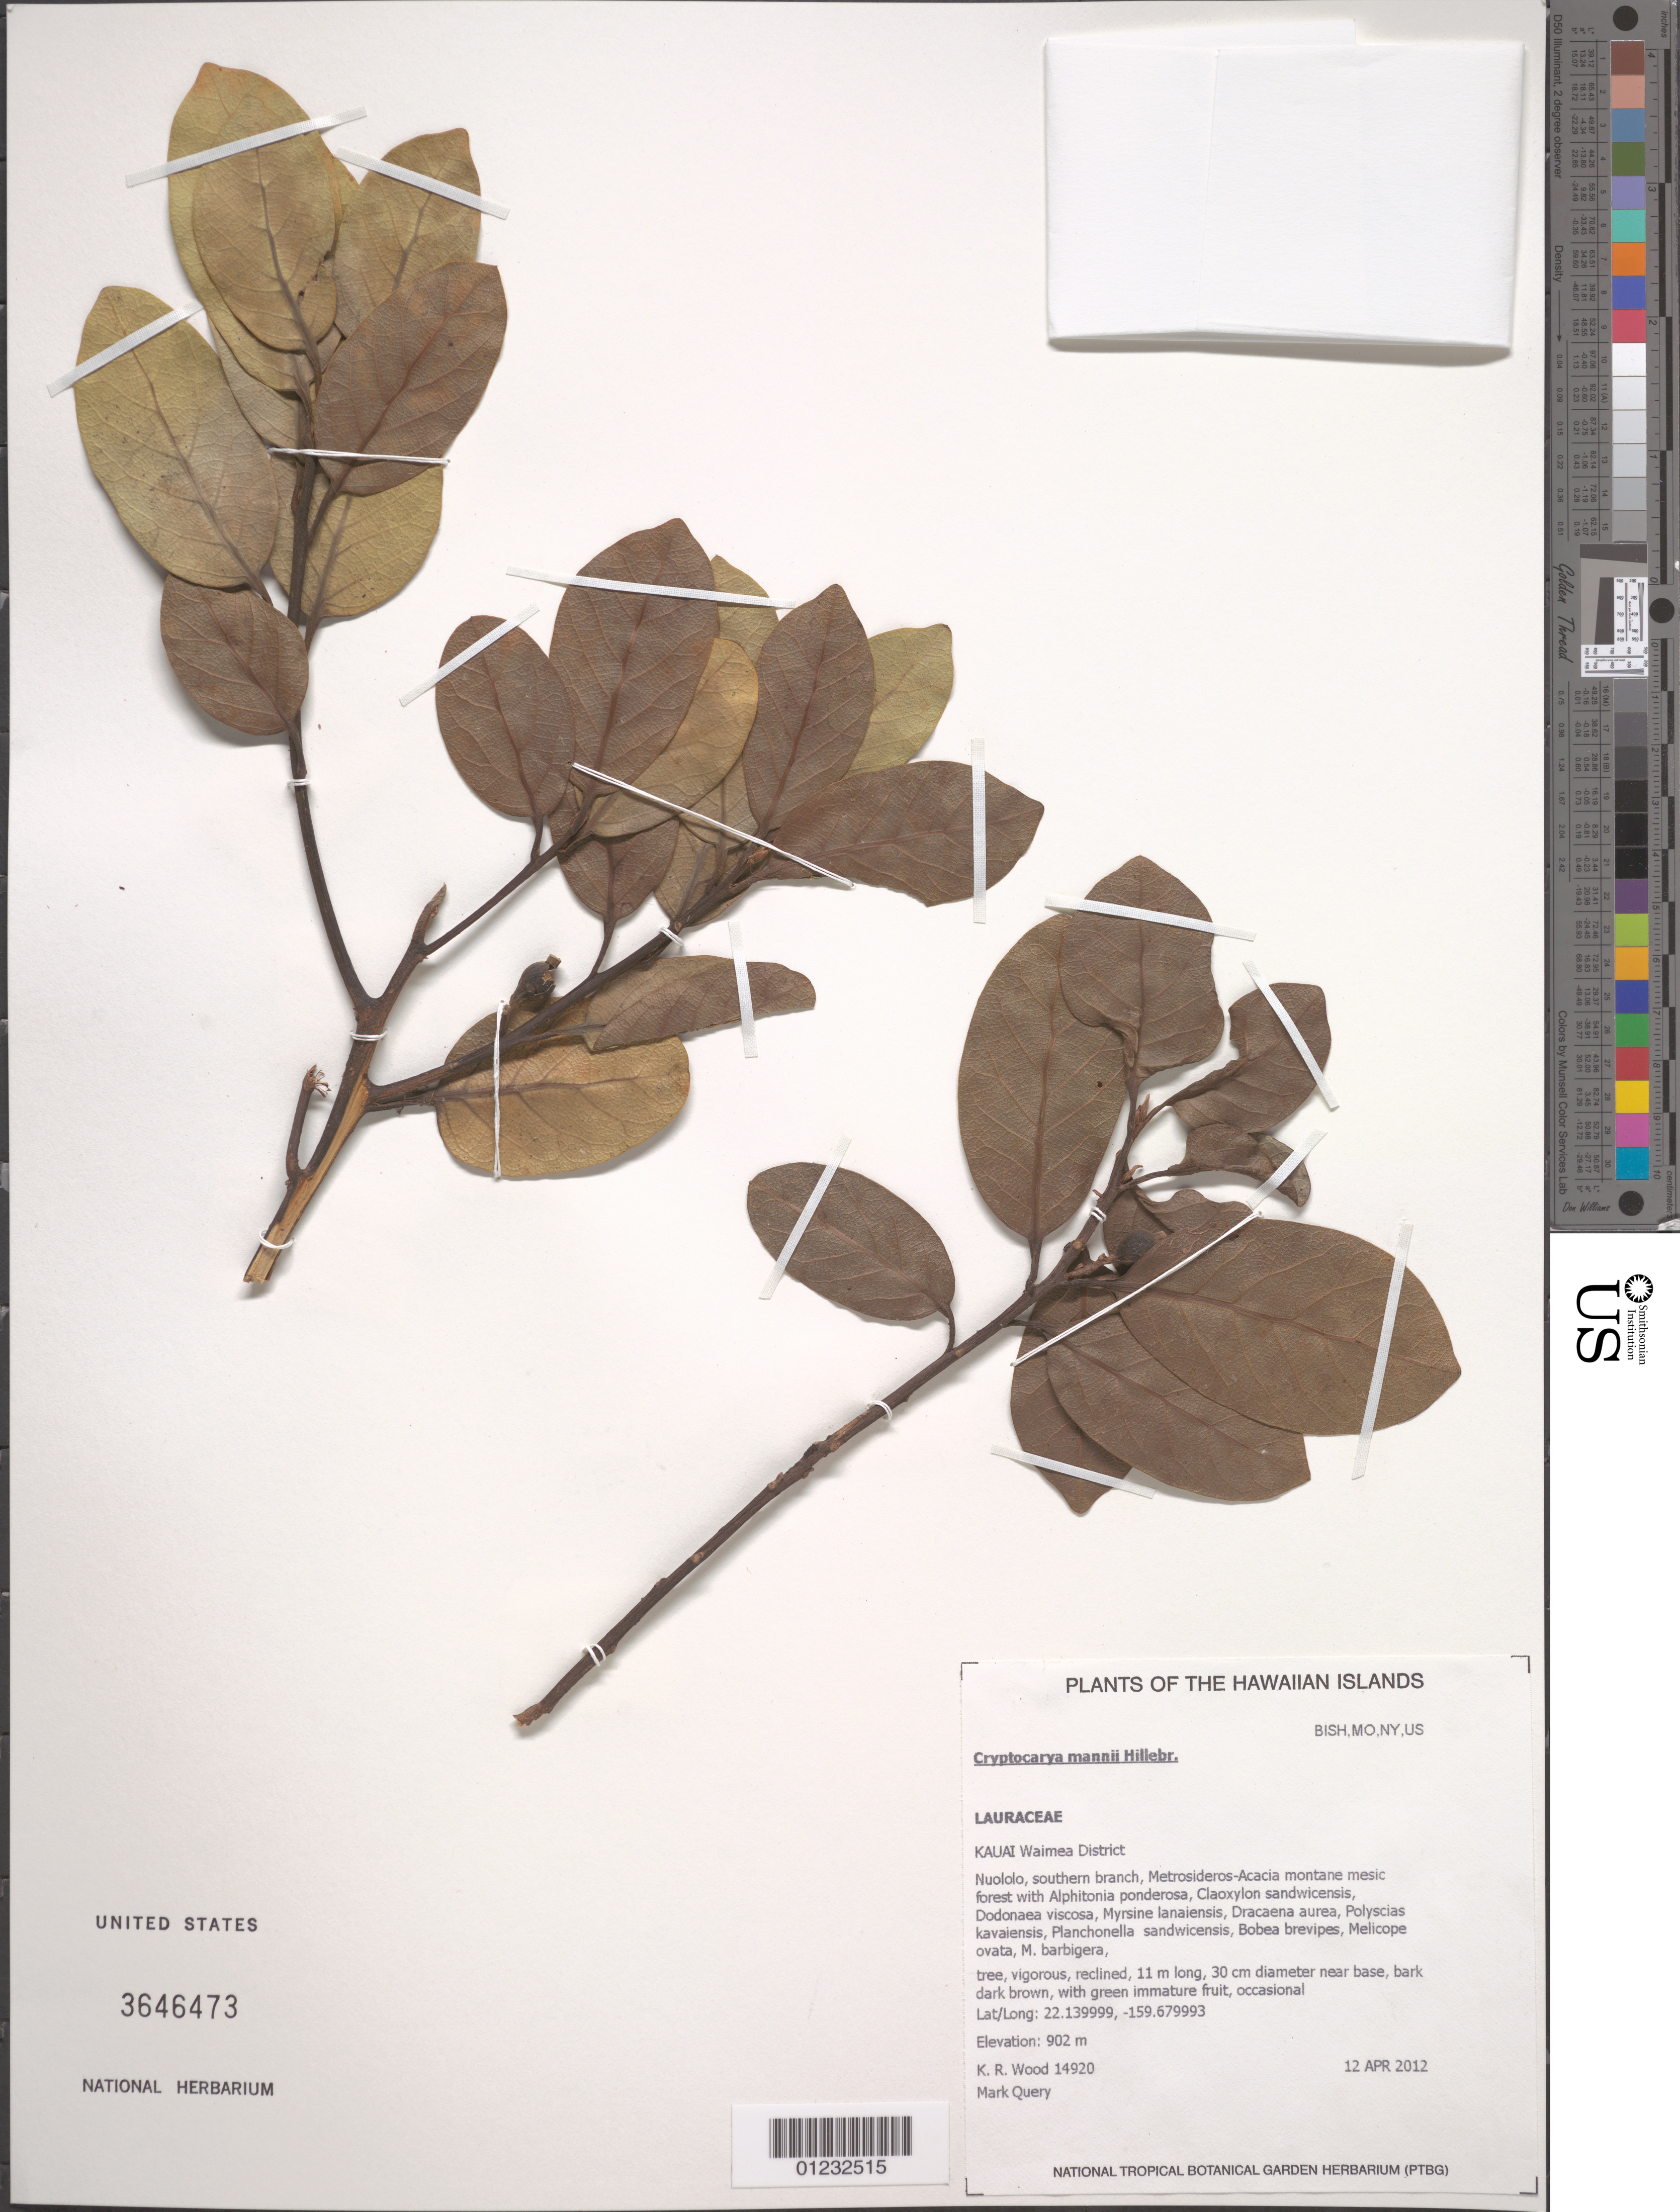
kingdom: Plantae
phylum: Tracheophyta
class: Magnoliopsida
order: Laurales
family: Lauraceae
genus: Cryptocarya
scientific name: Cryptocarya mannii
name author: Hillebr.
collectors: K. R. Wood & M. Query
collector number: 14920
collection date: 2012-04-12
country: United States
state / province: Hawaii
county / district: Kauai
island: Kaua'i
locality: Waimea District, Nuololo, southern branch.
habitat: Montane mesic forest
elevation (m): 902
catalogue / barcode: US 3646473